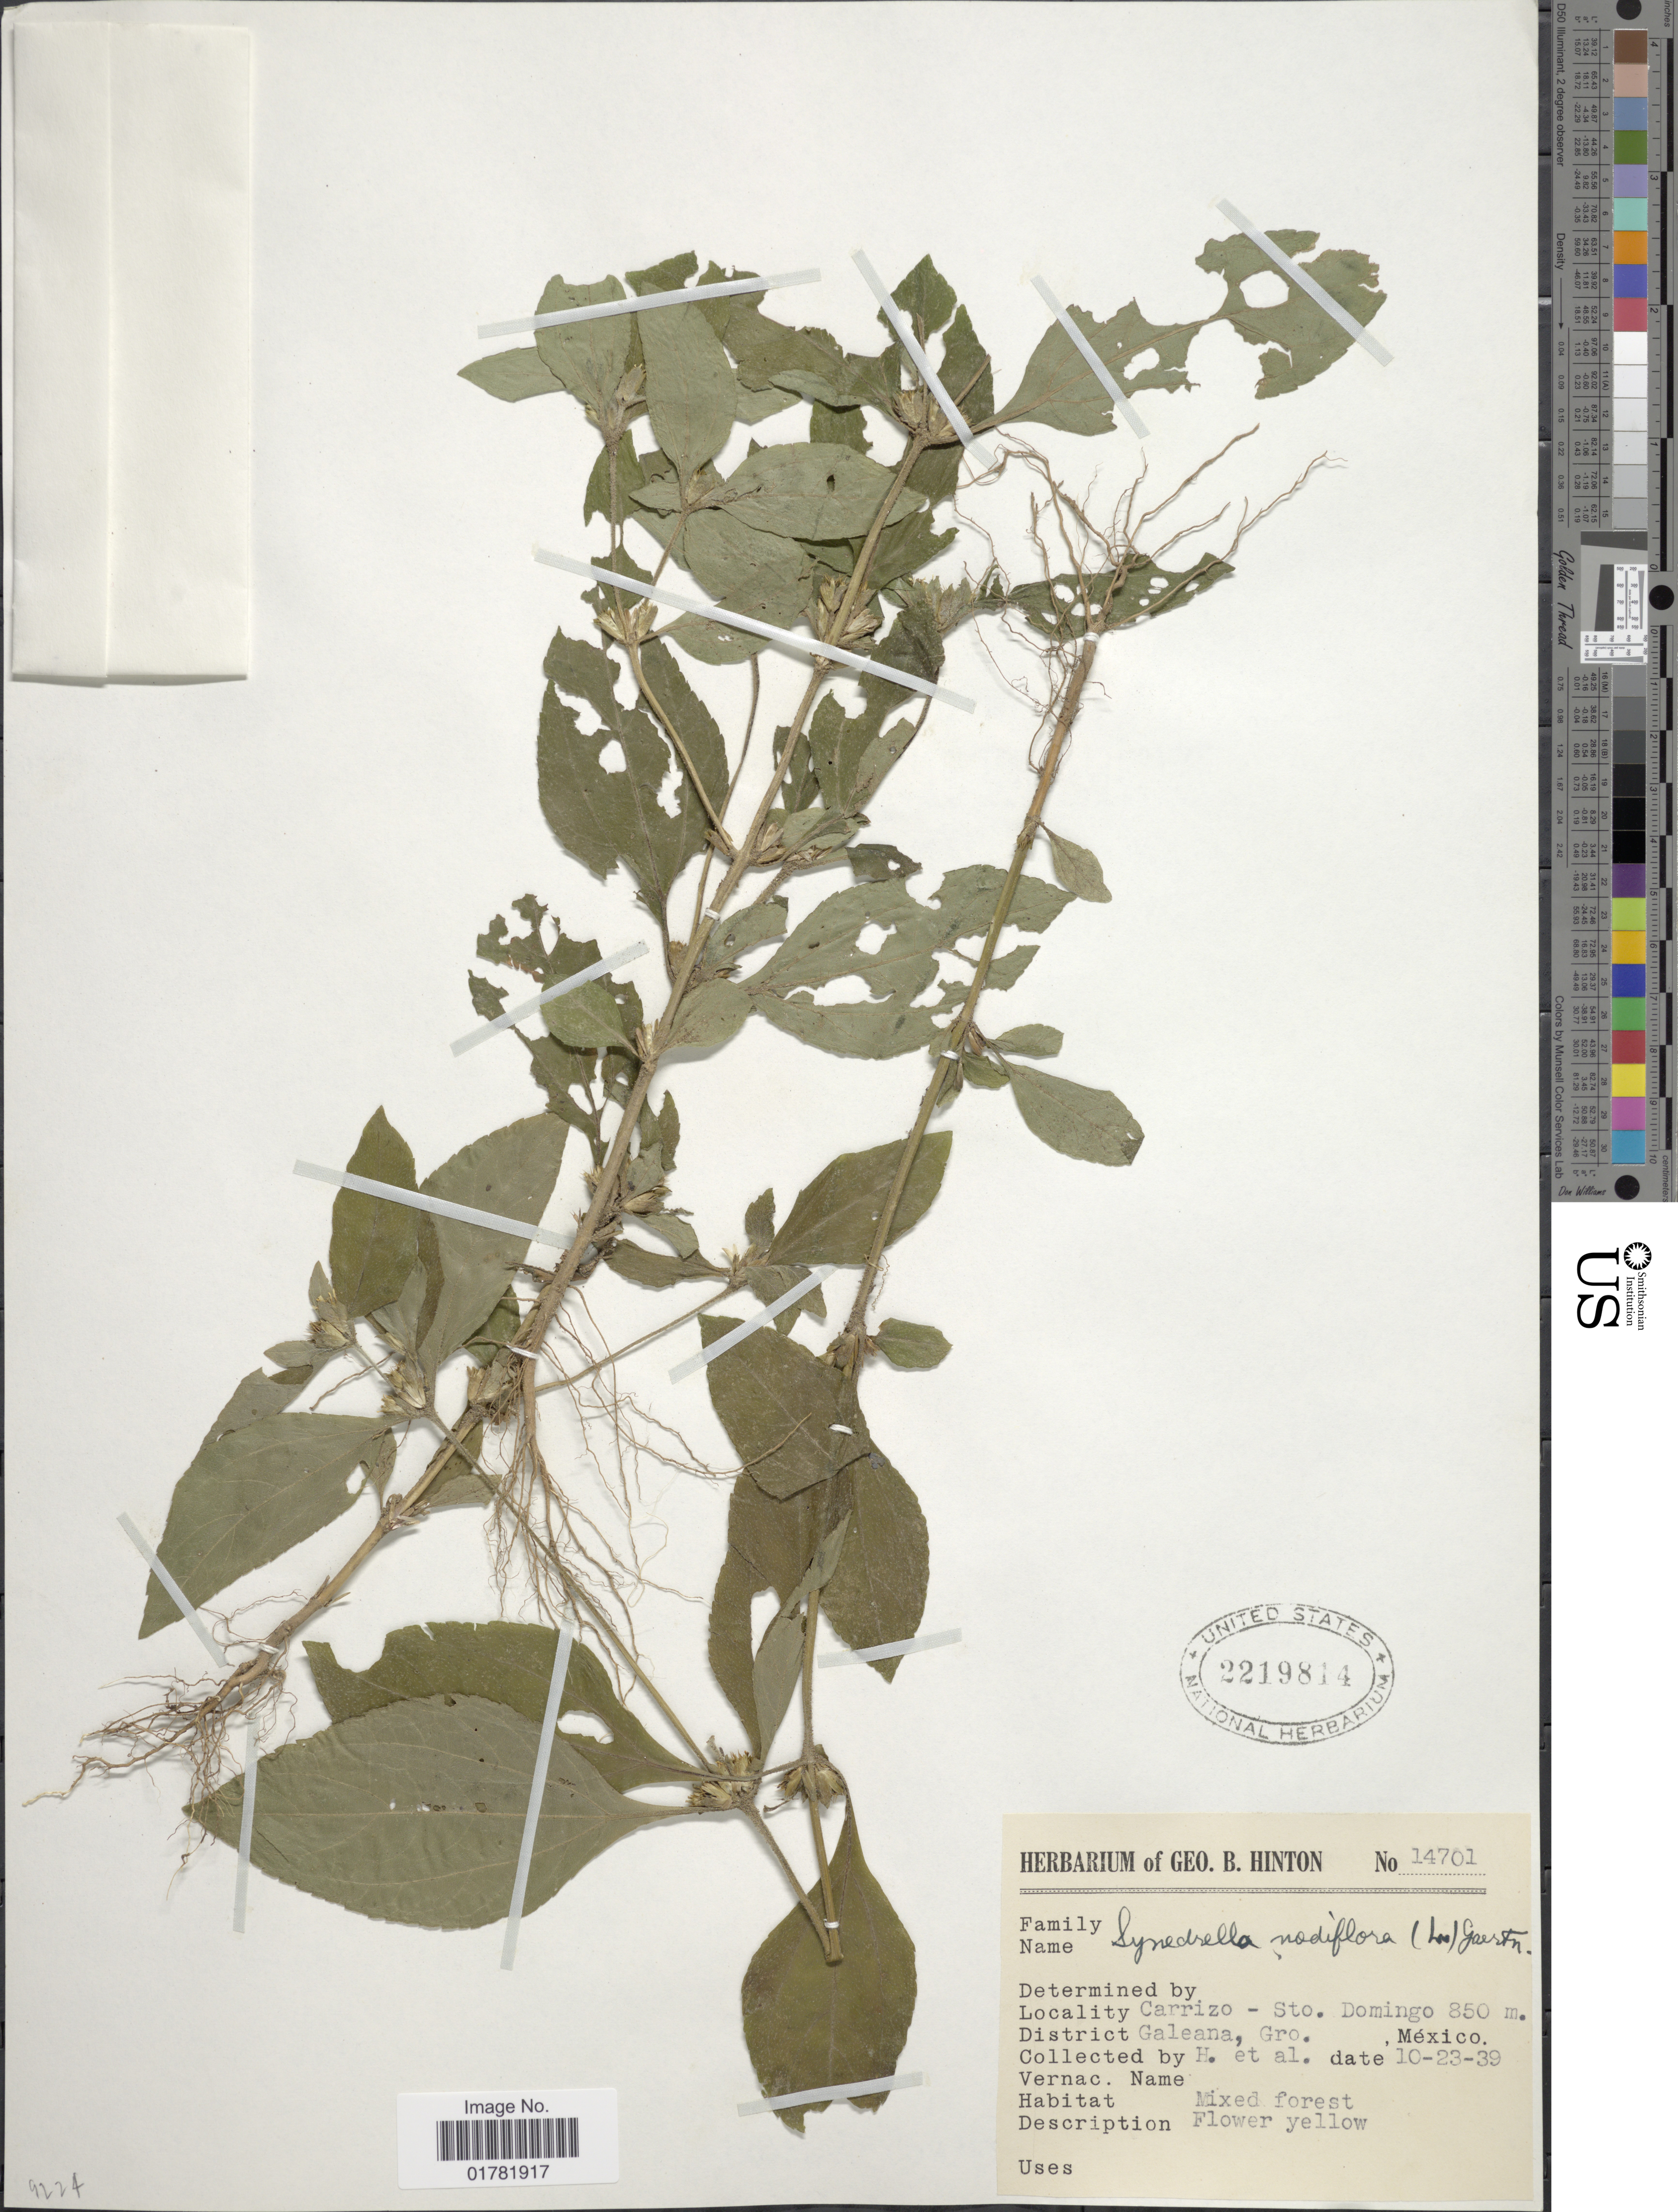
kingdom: Plantae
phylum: Tracheophyta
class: Magnoliopsida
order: Asterales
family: Asteraceae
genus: Synedrella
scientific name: Synedrella nodiflora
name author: (L.) Gaertn.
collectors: G. B. Hinton & et al.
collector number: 14701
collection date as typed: Transcribed d/m/y: 23/10/39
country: Mexico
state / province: Guerrero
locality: Cariizo - Sto Domingo, District Galeana, Gro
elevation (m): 850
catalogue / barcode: US 2219814